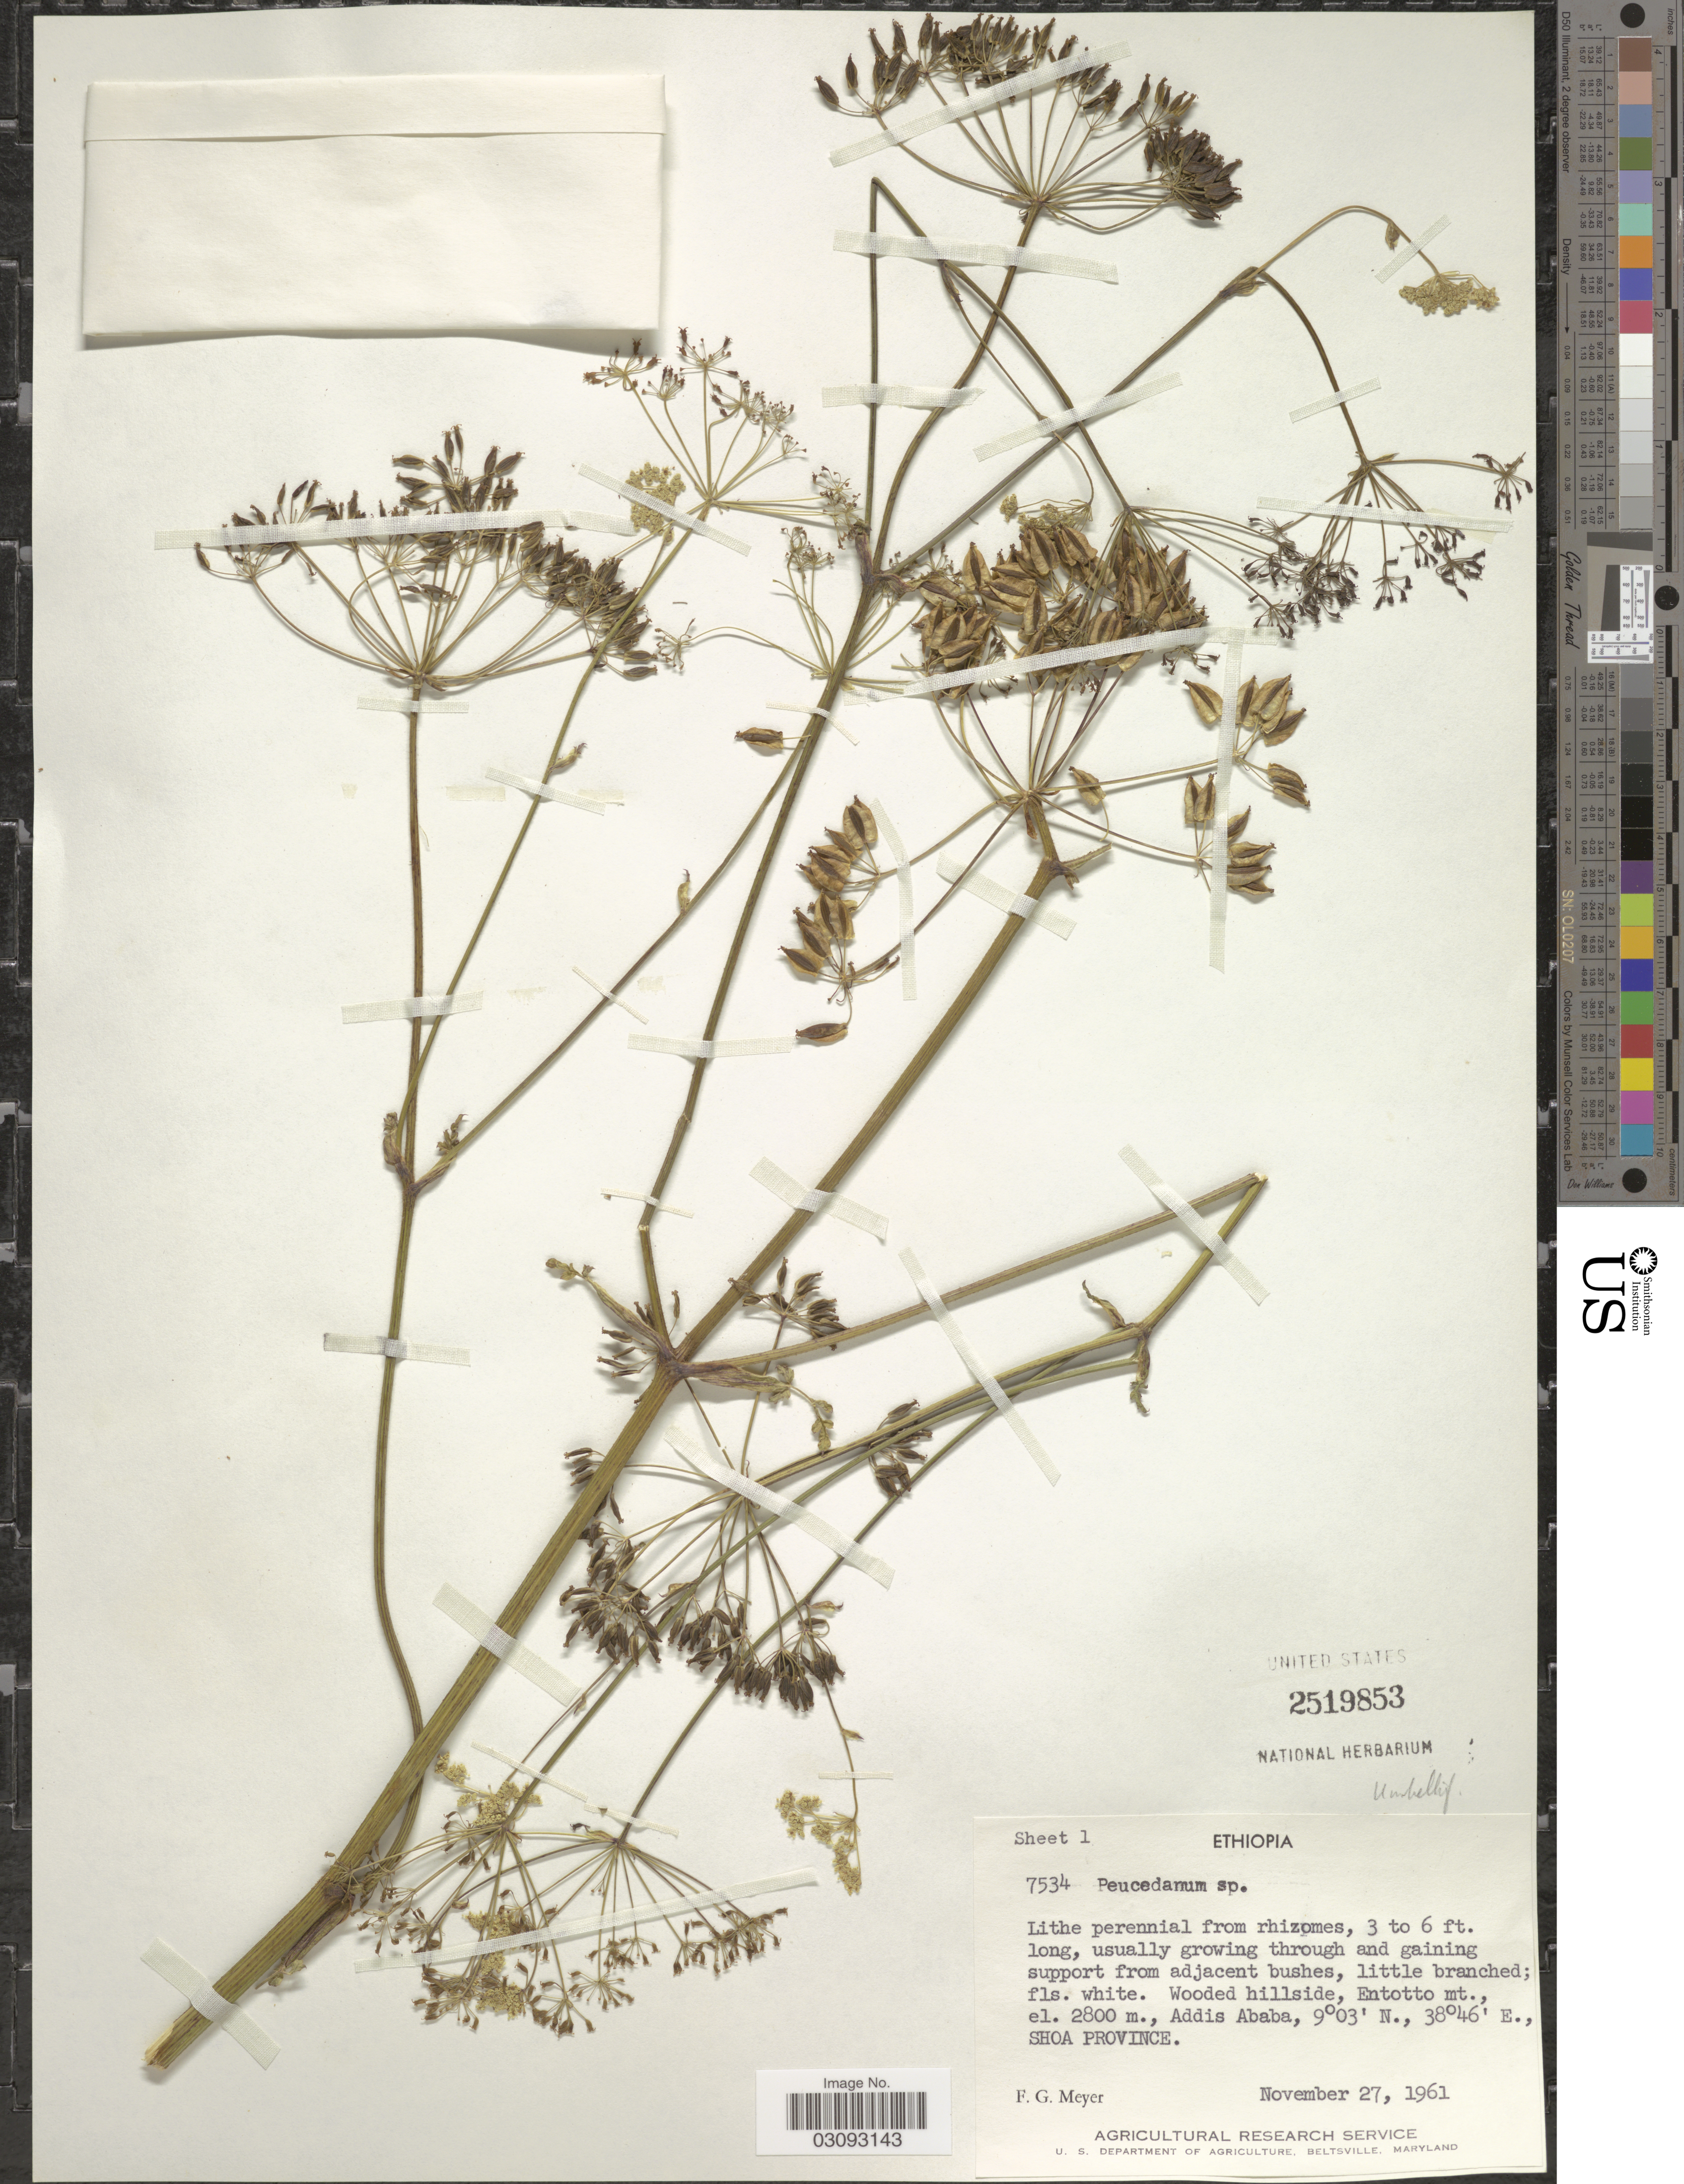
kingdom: Plantae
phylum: Tracheophyta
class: Magnoliopsida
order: Apiales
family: Apiaceae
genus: Peucedanum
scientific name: Peucedanum sp.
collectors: F. G. Meyer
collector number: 7534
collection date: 1961-11-27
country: Ethiopia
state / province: Addis Ababa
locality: Wooded hillside, Entotto mt., Shoa Province.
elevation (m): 2800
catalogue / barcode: US 2519853